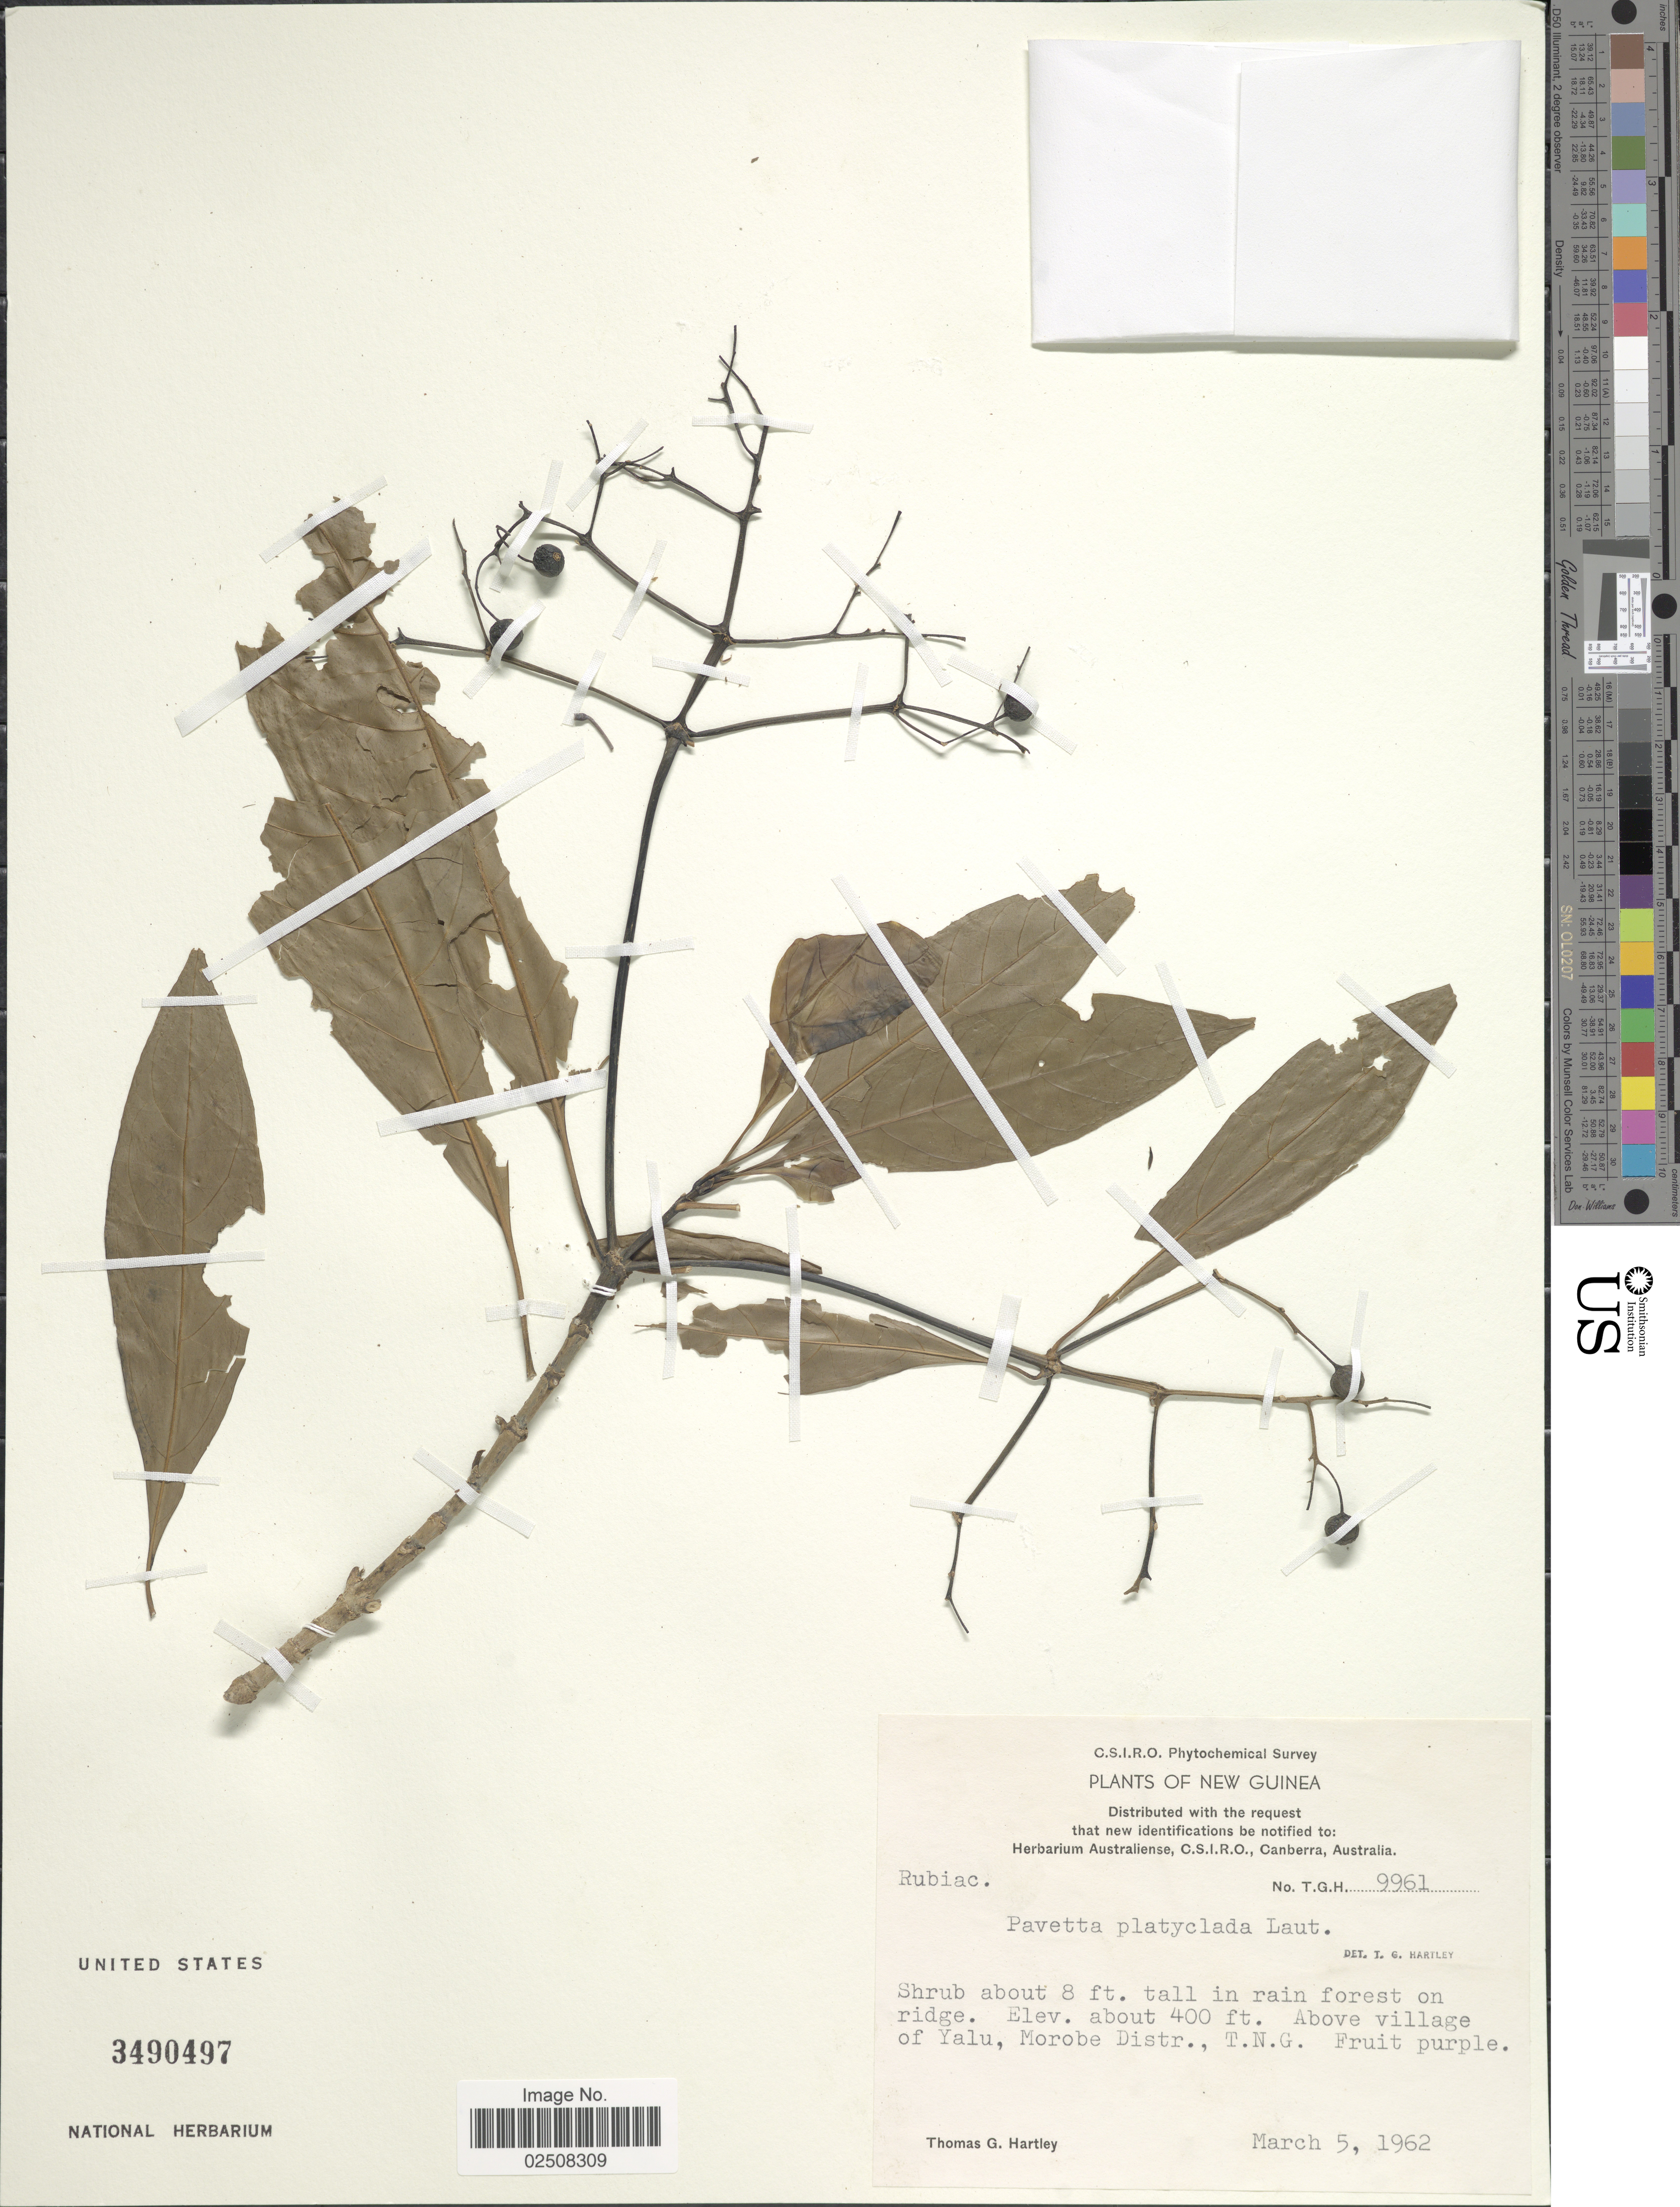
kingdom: Plantae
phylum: Tracheophyta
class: Magnoliopsida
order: Gentianales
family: Rubiaceae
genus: Pavetta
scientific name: Pavetta platyclada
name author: K. Schum. & Lauterb.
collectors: T. G. Hartley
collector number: T.G.H. 9961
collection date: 1962-03-05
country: Papua New Guinea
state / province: Morobe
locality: New Guinea, in rain forest on ridge. Above village of Yalu, Morobe Distr., T.N.G.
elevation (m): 122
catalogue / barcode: US 3490497